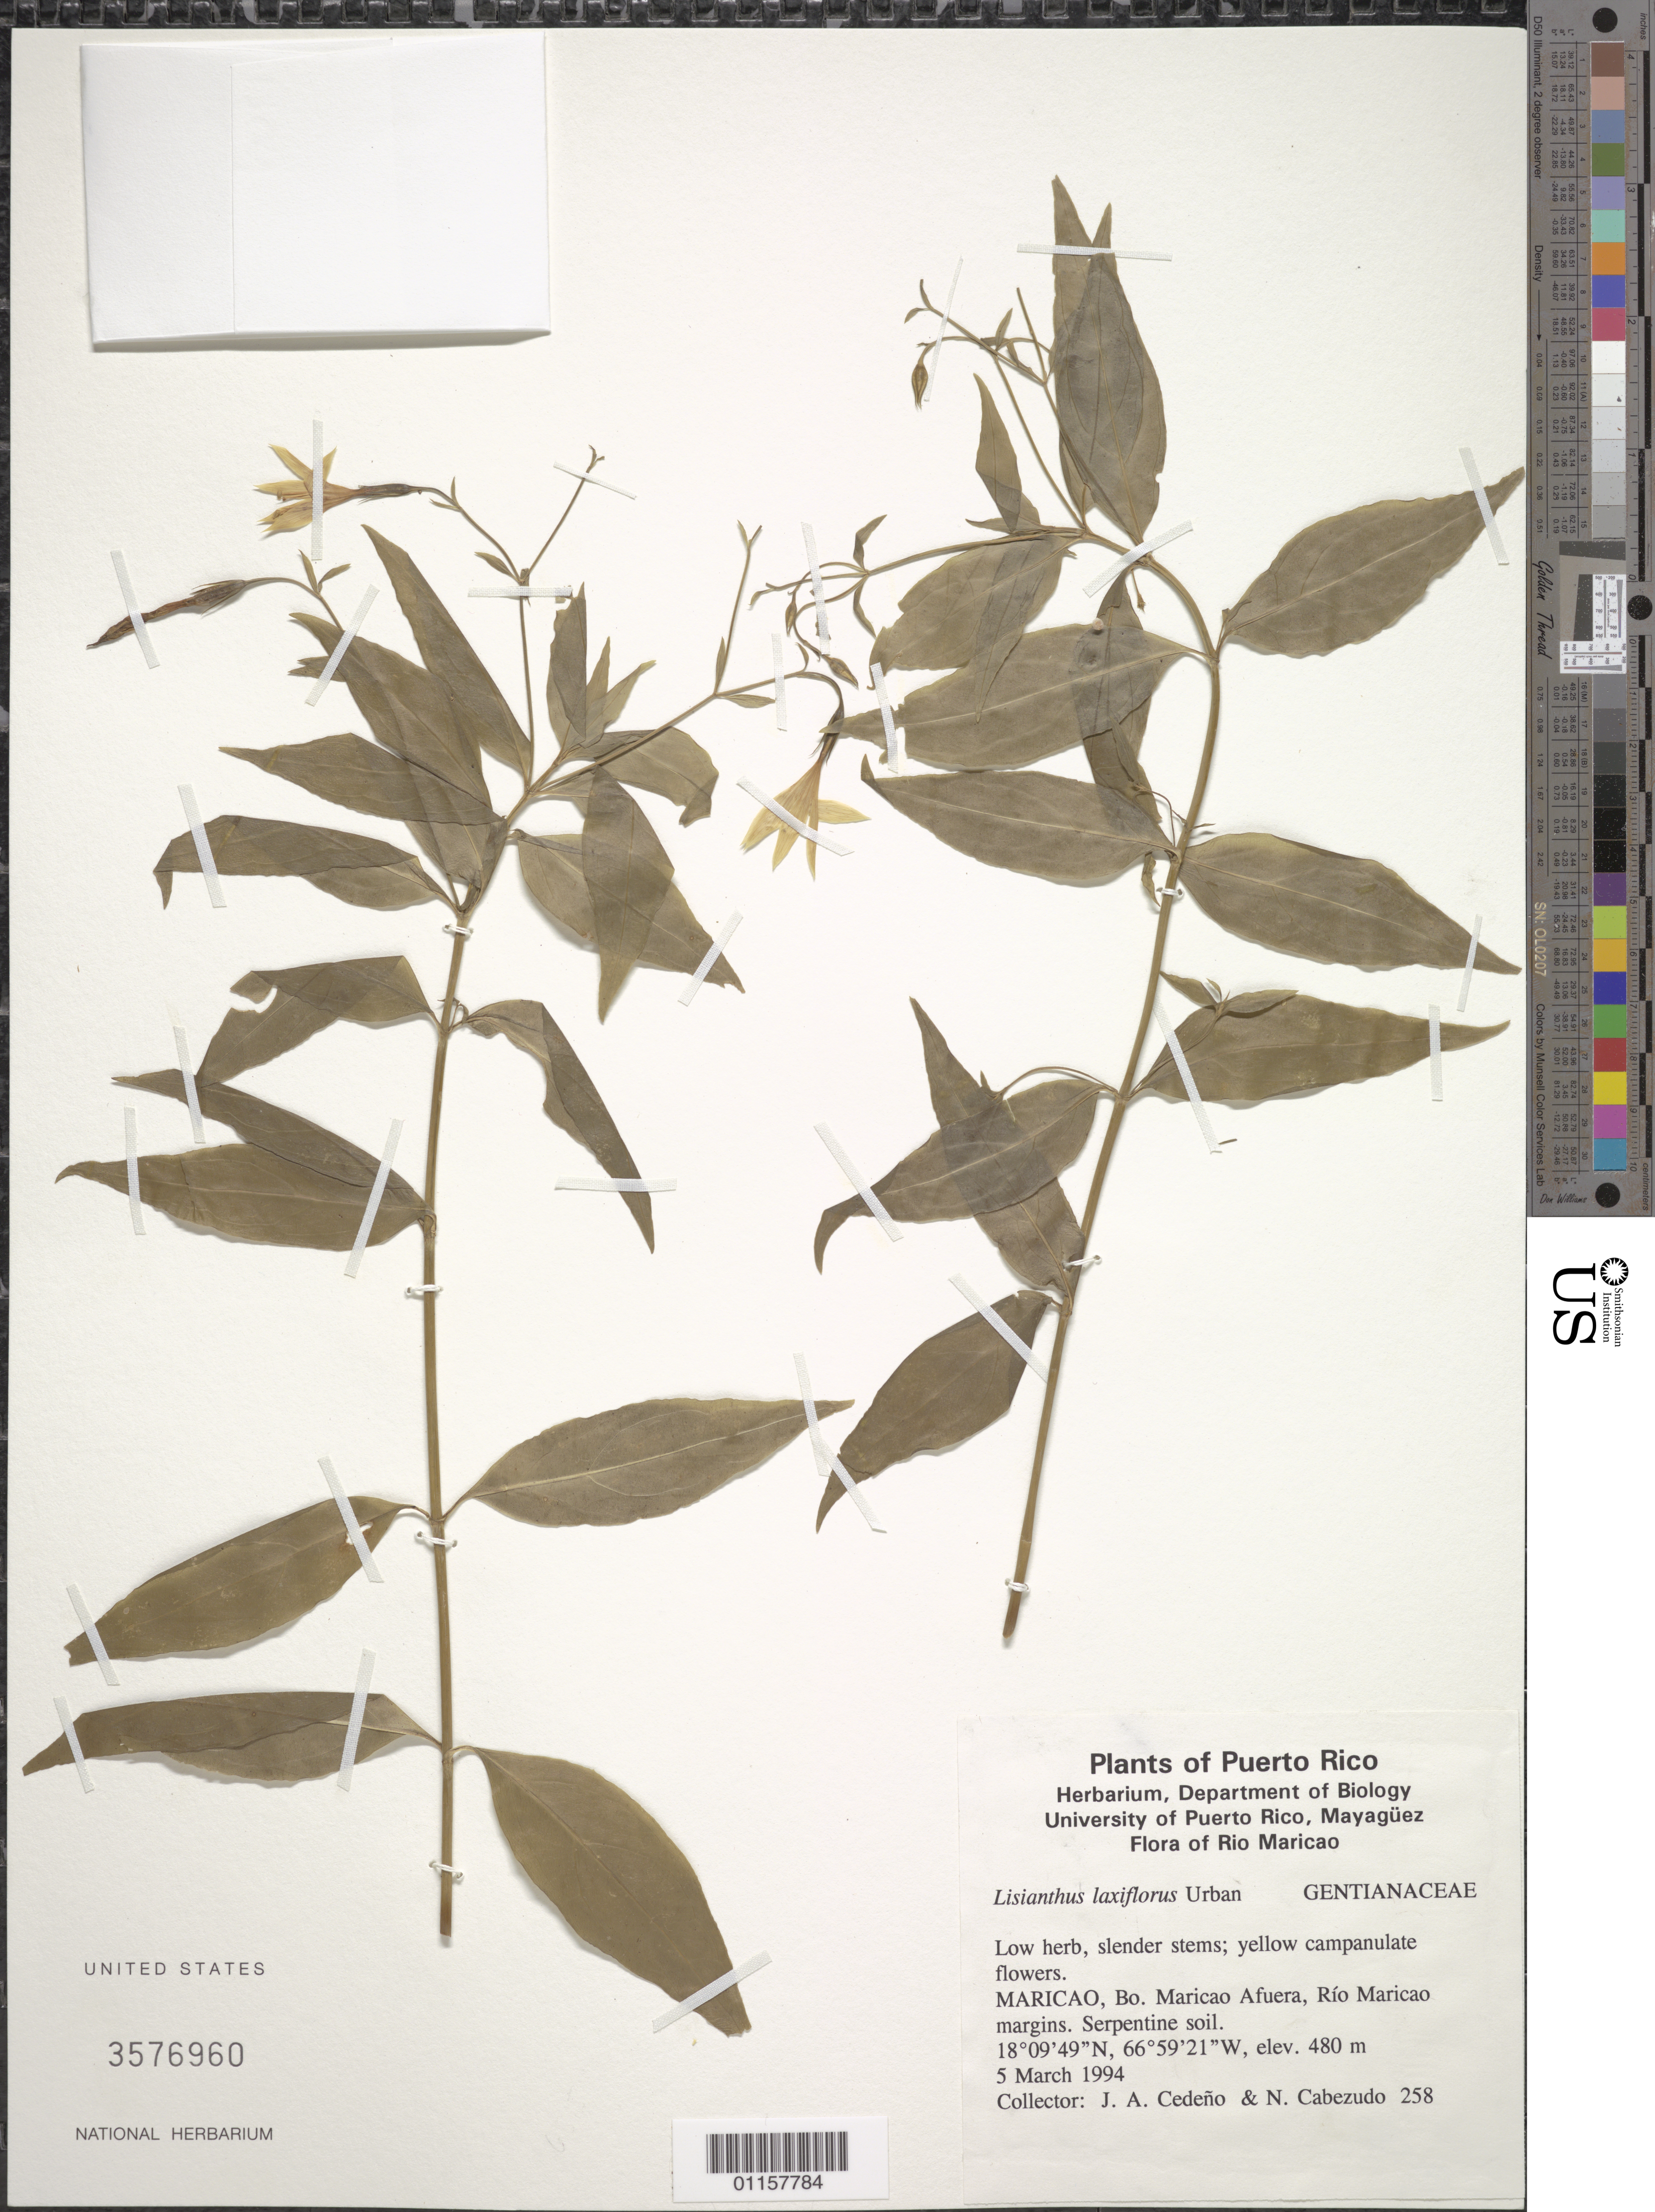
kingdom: Plantae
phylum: Tracheophyta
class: Magnoliopsida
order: Gentianales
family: Gentianaceae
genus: Lisianthius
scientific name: Lisianthius laxiflorus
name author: Urb.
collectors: J. A. Cedeño M. & B. Cabezudo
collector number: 258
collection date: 1994-03-05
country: Puerto Rico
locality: Maricao, Bo. Maricao Afuera, Río Maricao margins.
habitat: Serpentine soil.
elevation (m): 480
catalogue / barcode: US 3576960